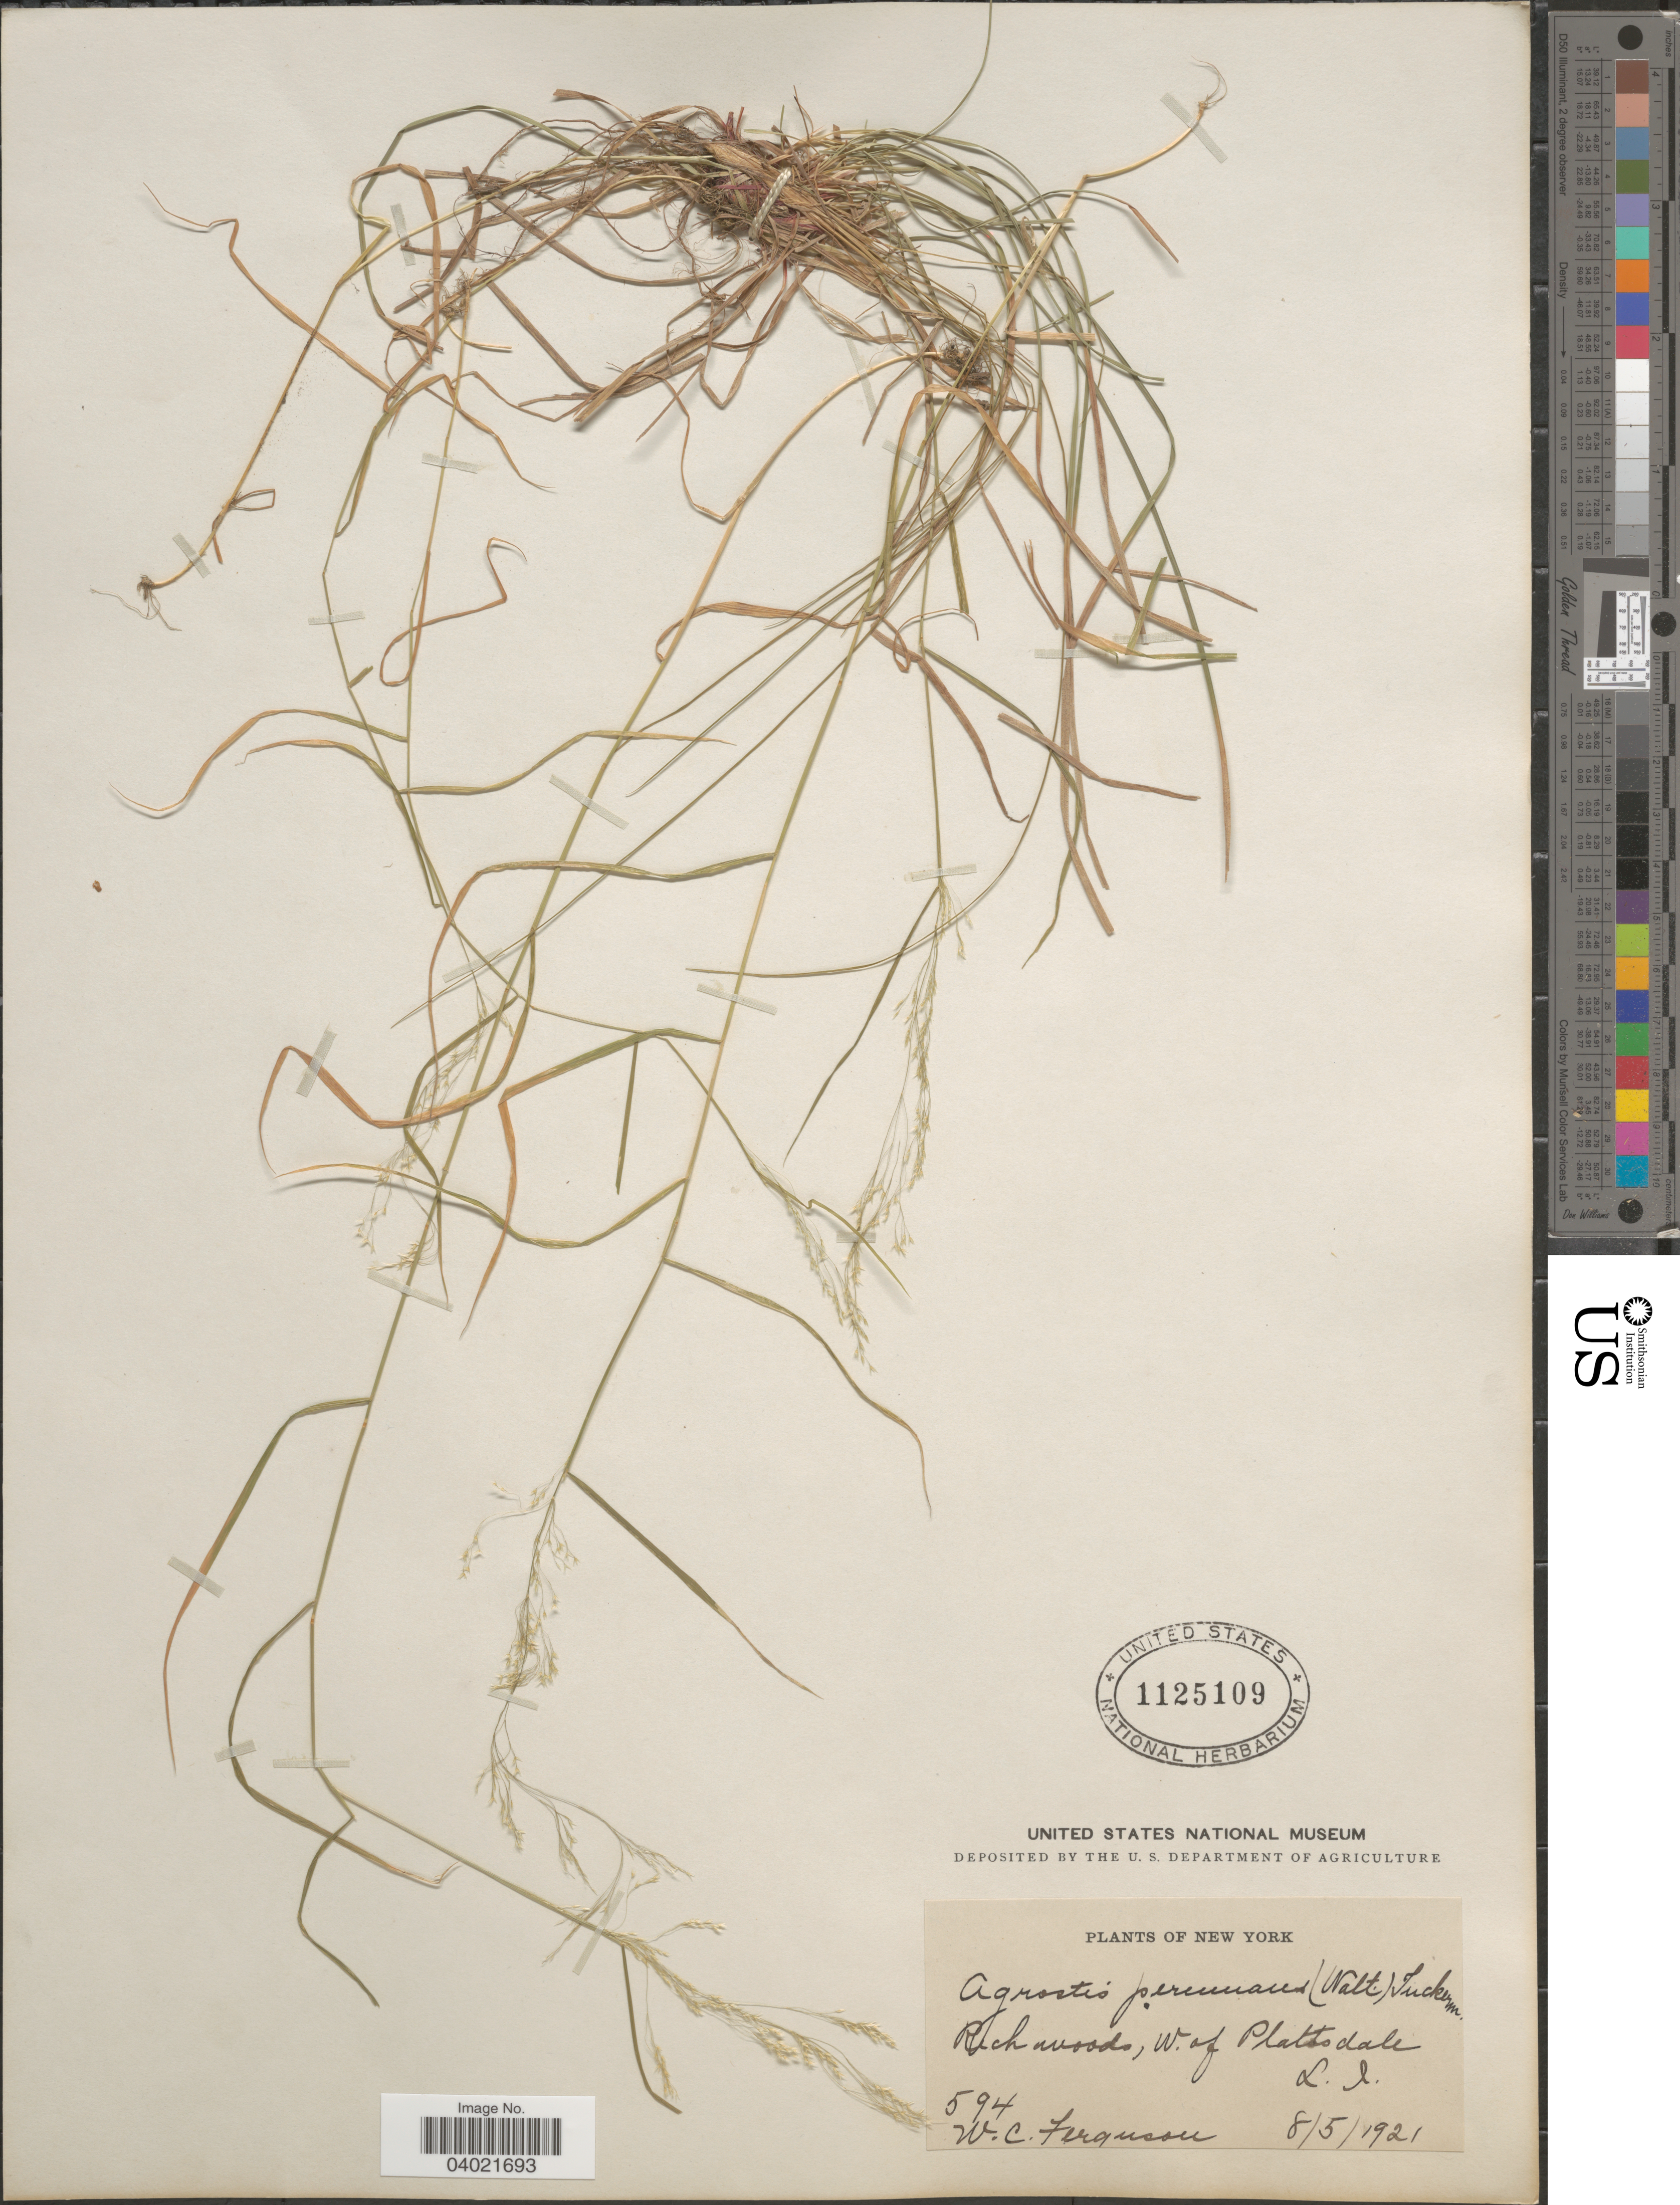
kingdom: Plantae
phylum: Tracheophyta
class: Liliopsida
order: Poales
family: Poaceae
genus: Agrostis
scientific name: Agrostis perennans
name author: (Walter) Tuck.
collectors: W. Ferguson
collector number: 594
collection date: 1921-08-05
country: United States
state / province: New York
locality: Rich woods, W. of Plattsdale L. I.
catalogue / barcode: US 1125109